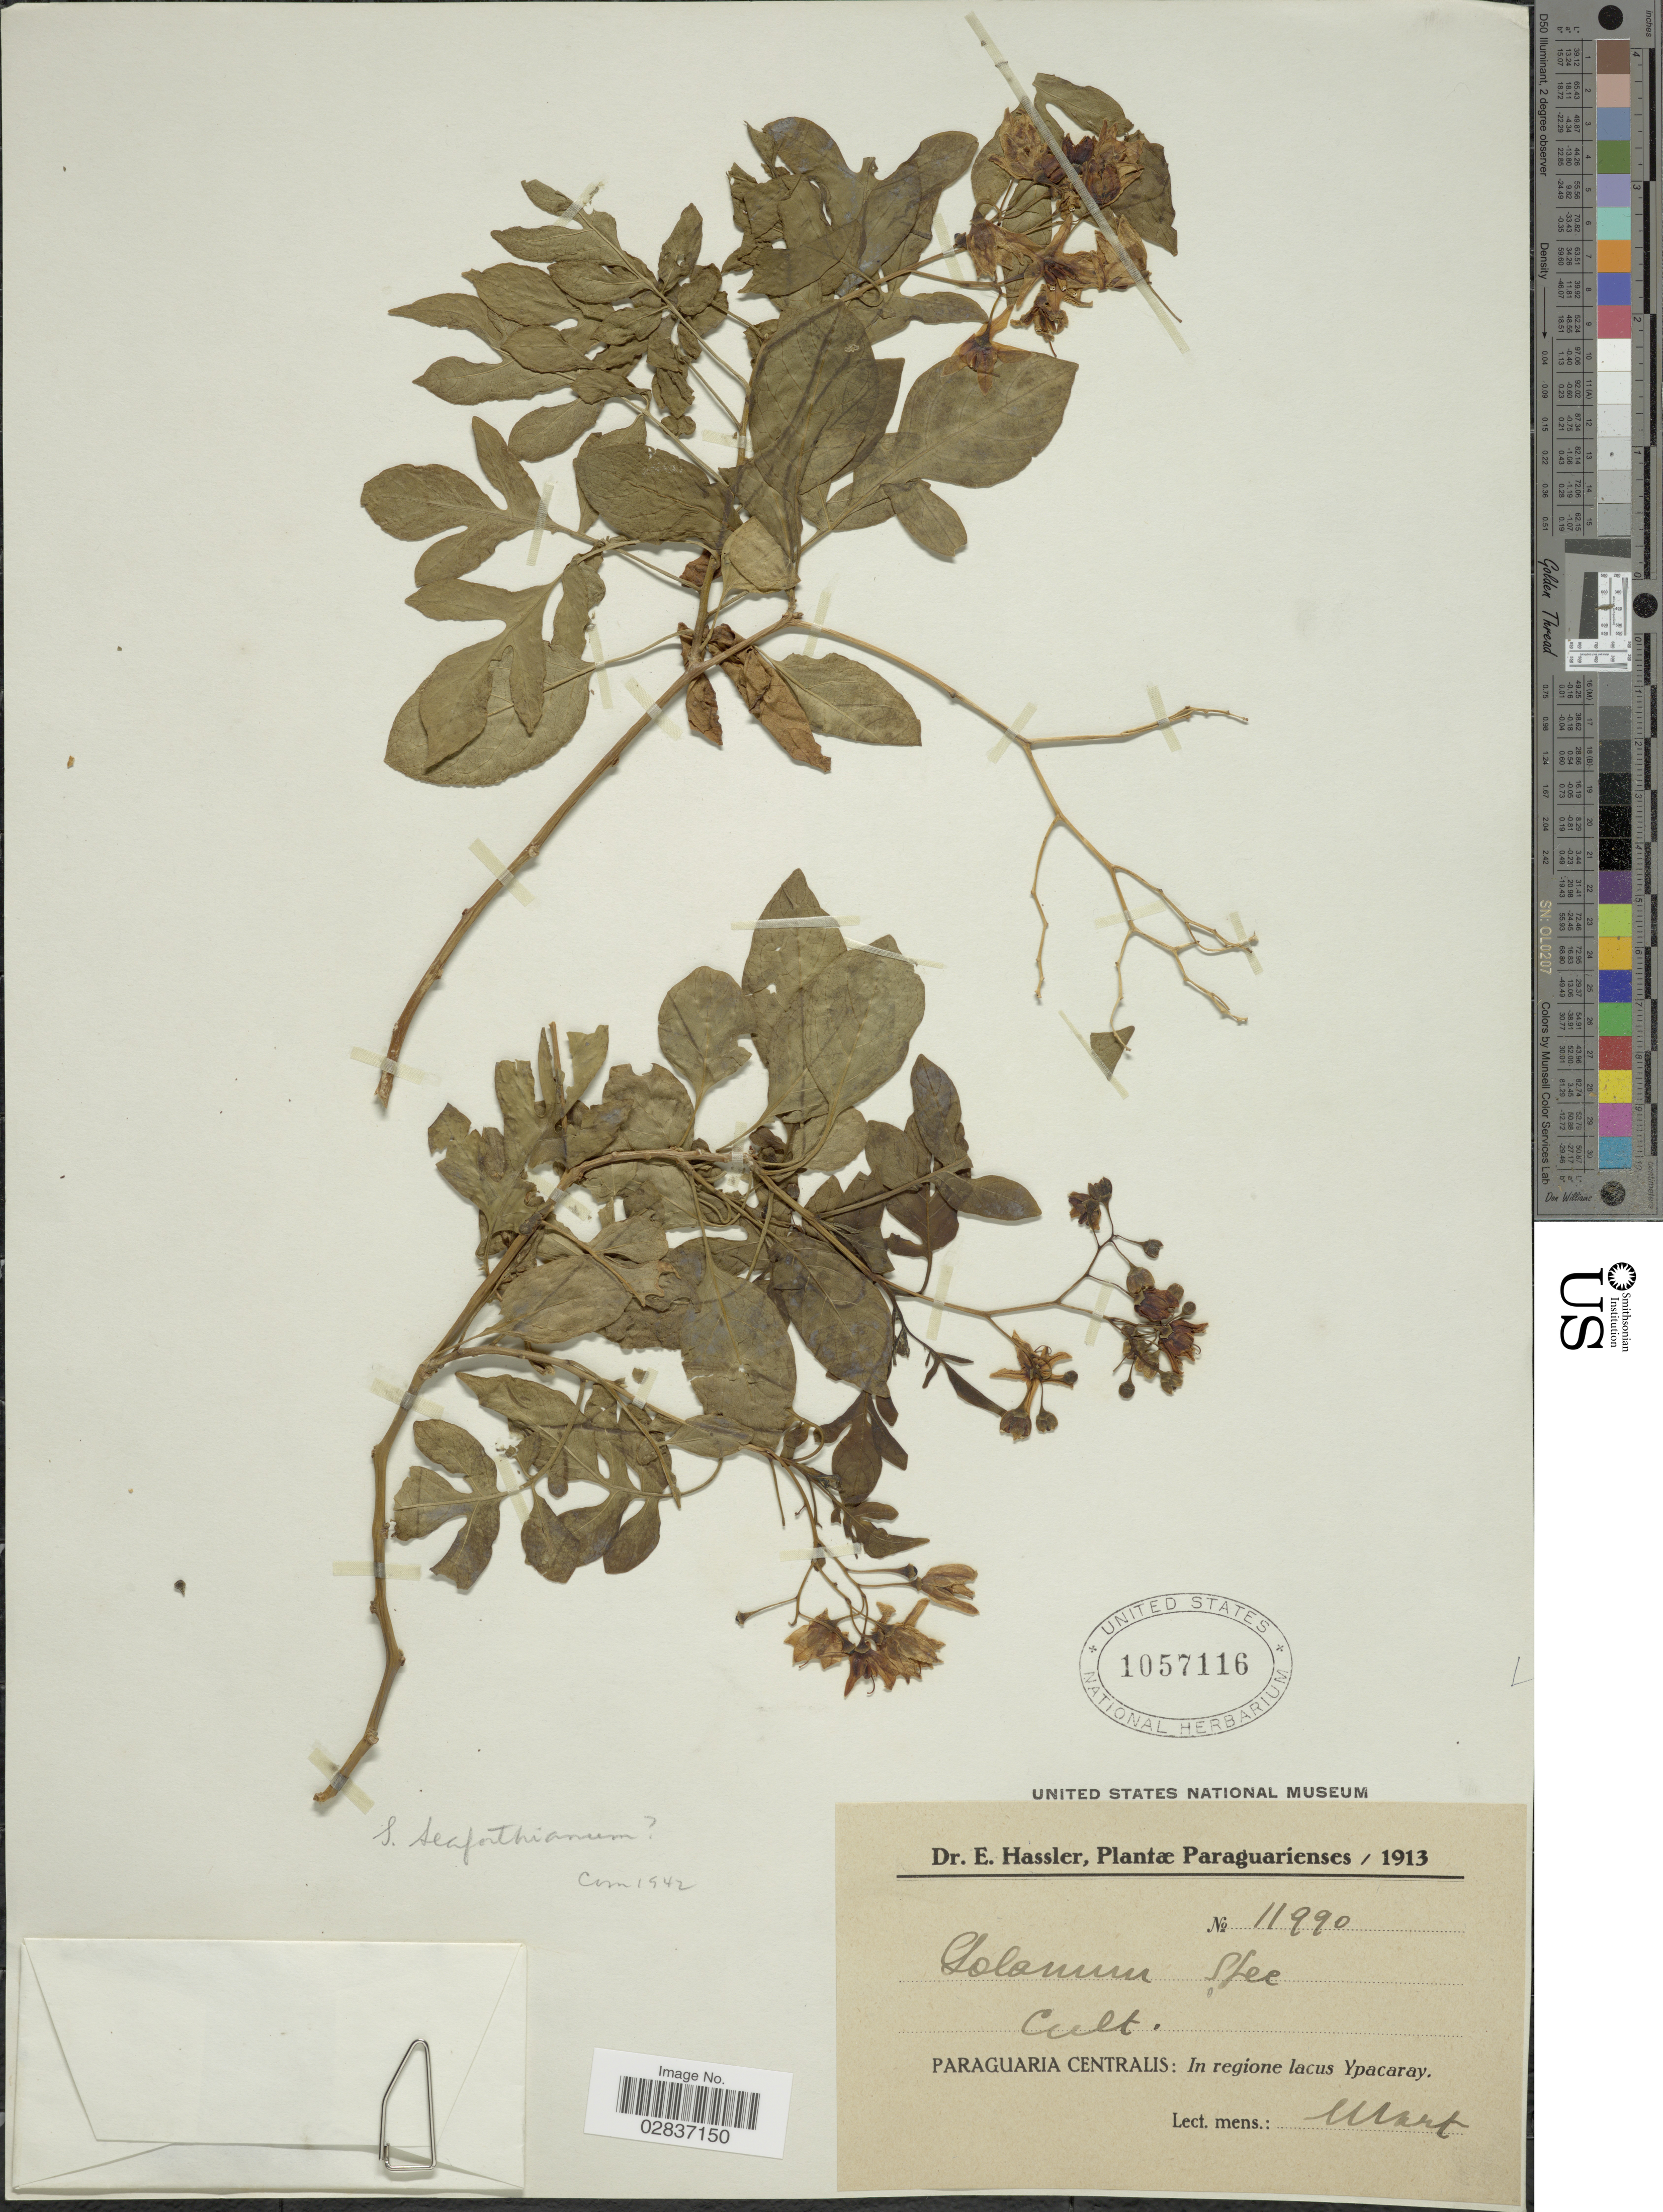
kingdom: Plantae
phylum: Tracheophyta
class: Magnoliopsida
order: Solanales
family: Solanaceae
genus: Solanum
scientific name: Solanum seaforthianum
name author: Andrews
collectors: E. Hassler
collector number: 11990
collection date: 1913-03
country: Paraguay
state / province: Paraguari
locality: Paraguaria Centralis: In regione lacus Ypacaray.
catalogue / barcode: US 1057116